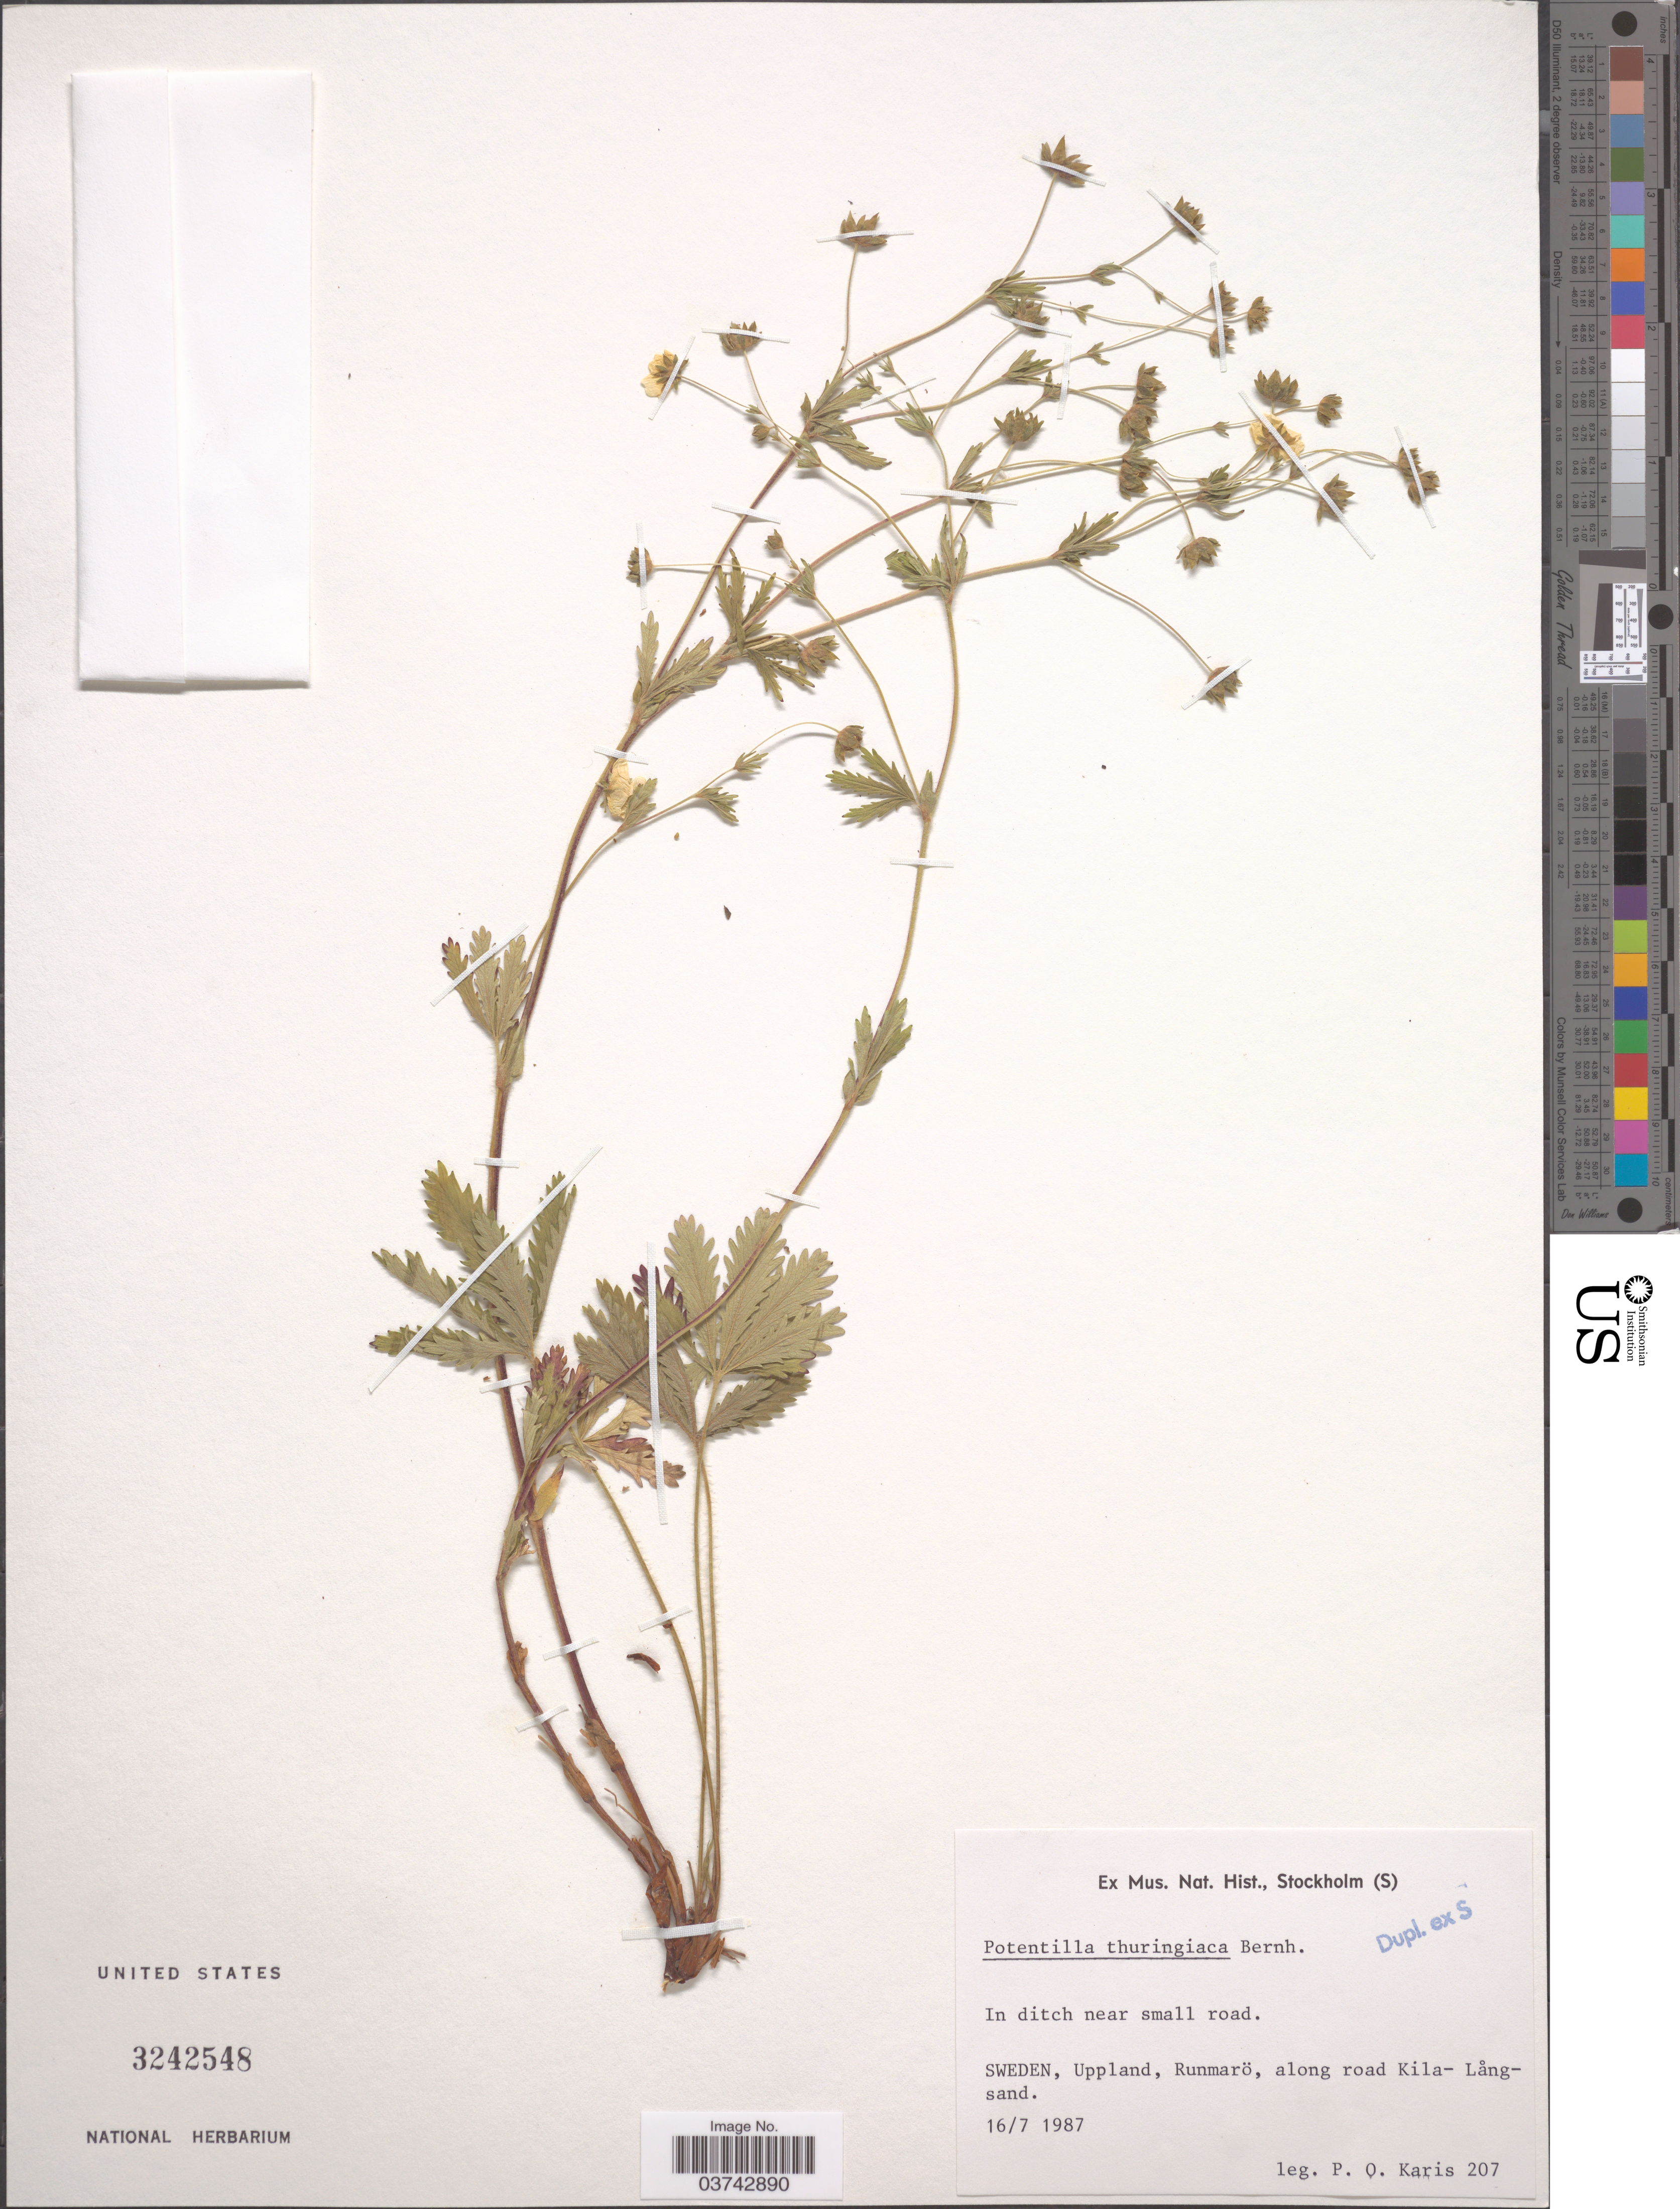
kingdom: Plantae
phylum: Tracheophyta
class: Magnoliopsida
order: Rosales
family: Rosaceae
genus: Potentilla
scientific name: Potentilla thuringiaca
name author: Bernh. ex Link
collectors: P.-O. Karis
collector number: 207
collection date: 1987-07-16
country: Sweden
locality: Uppland, Runmarö, along road Kila-Lång-sand.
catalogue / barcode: US 3242548